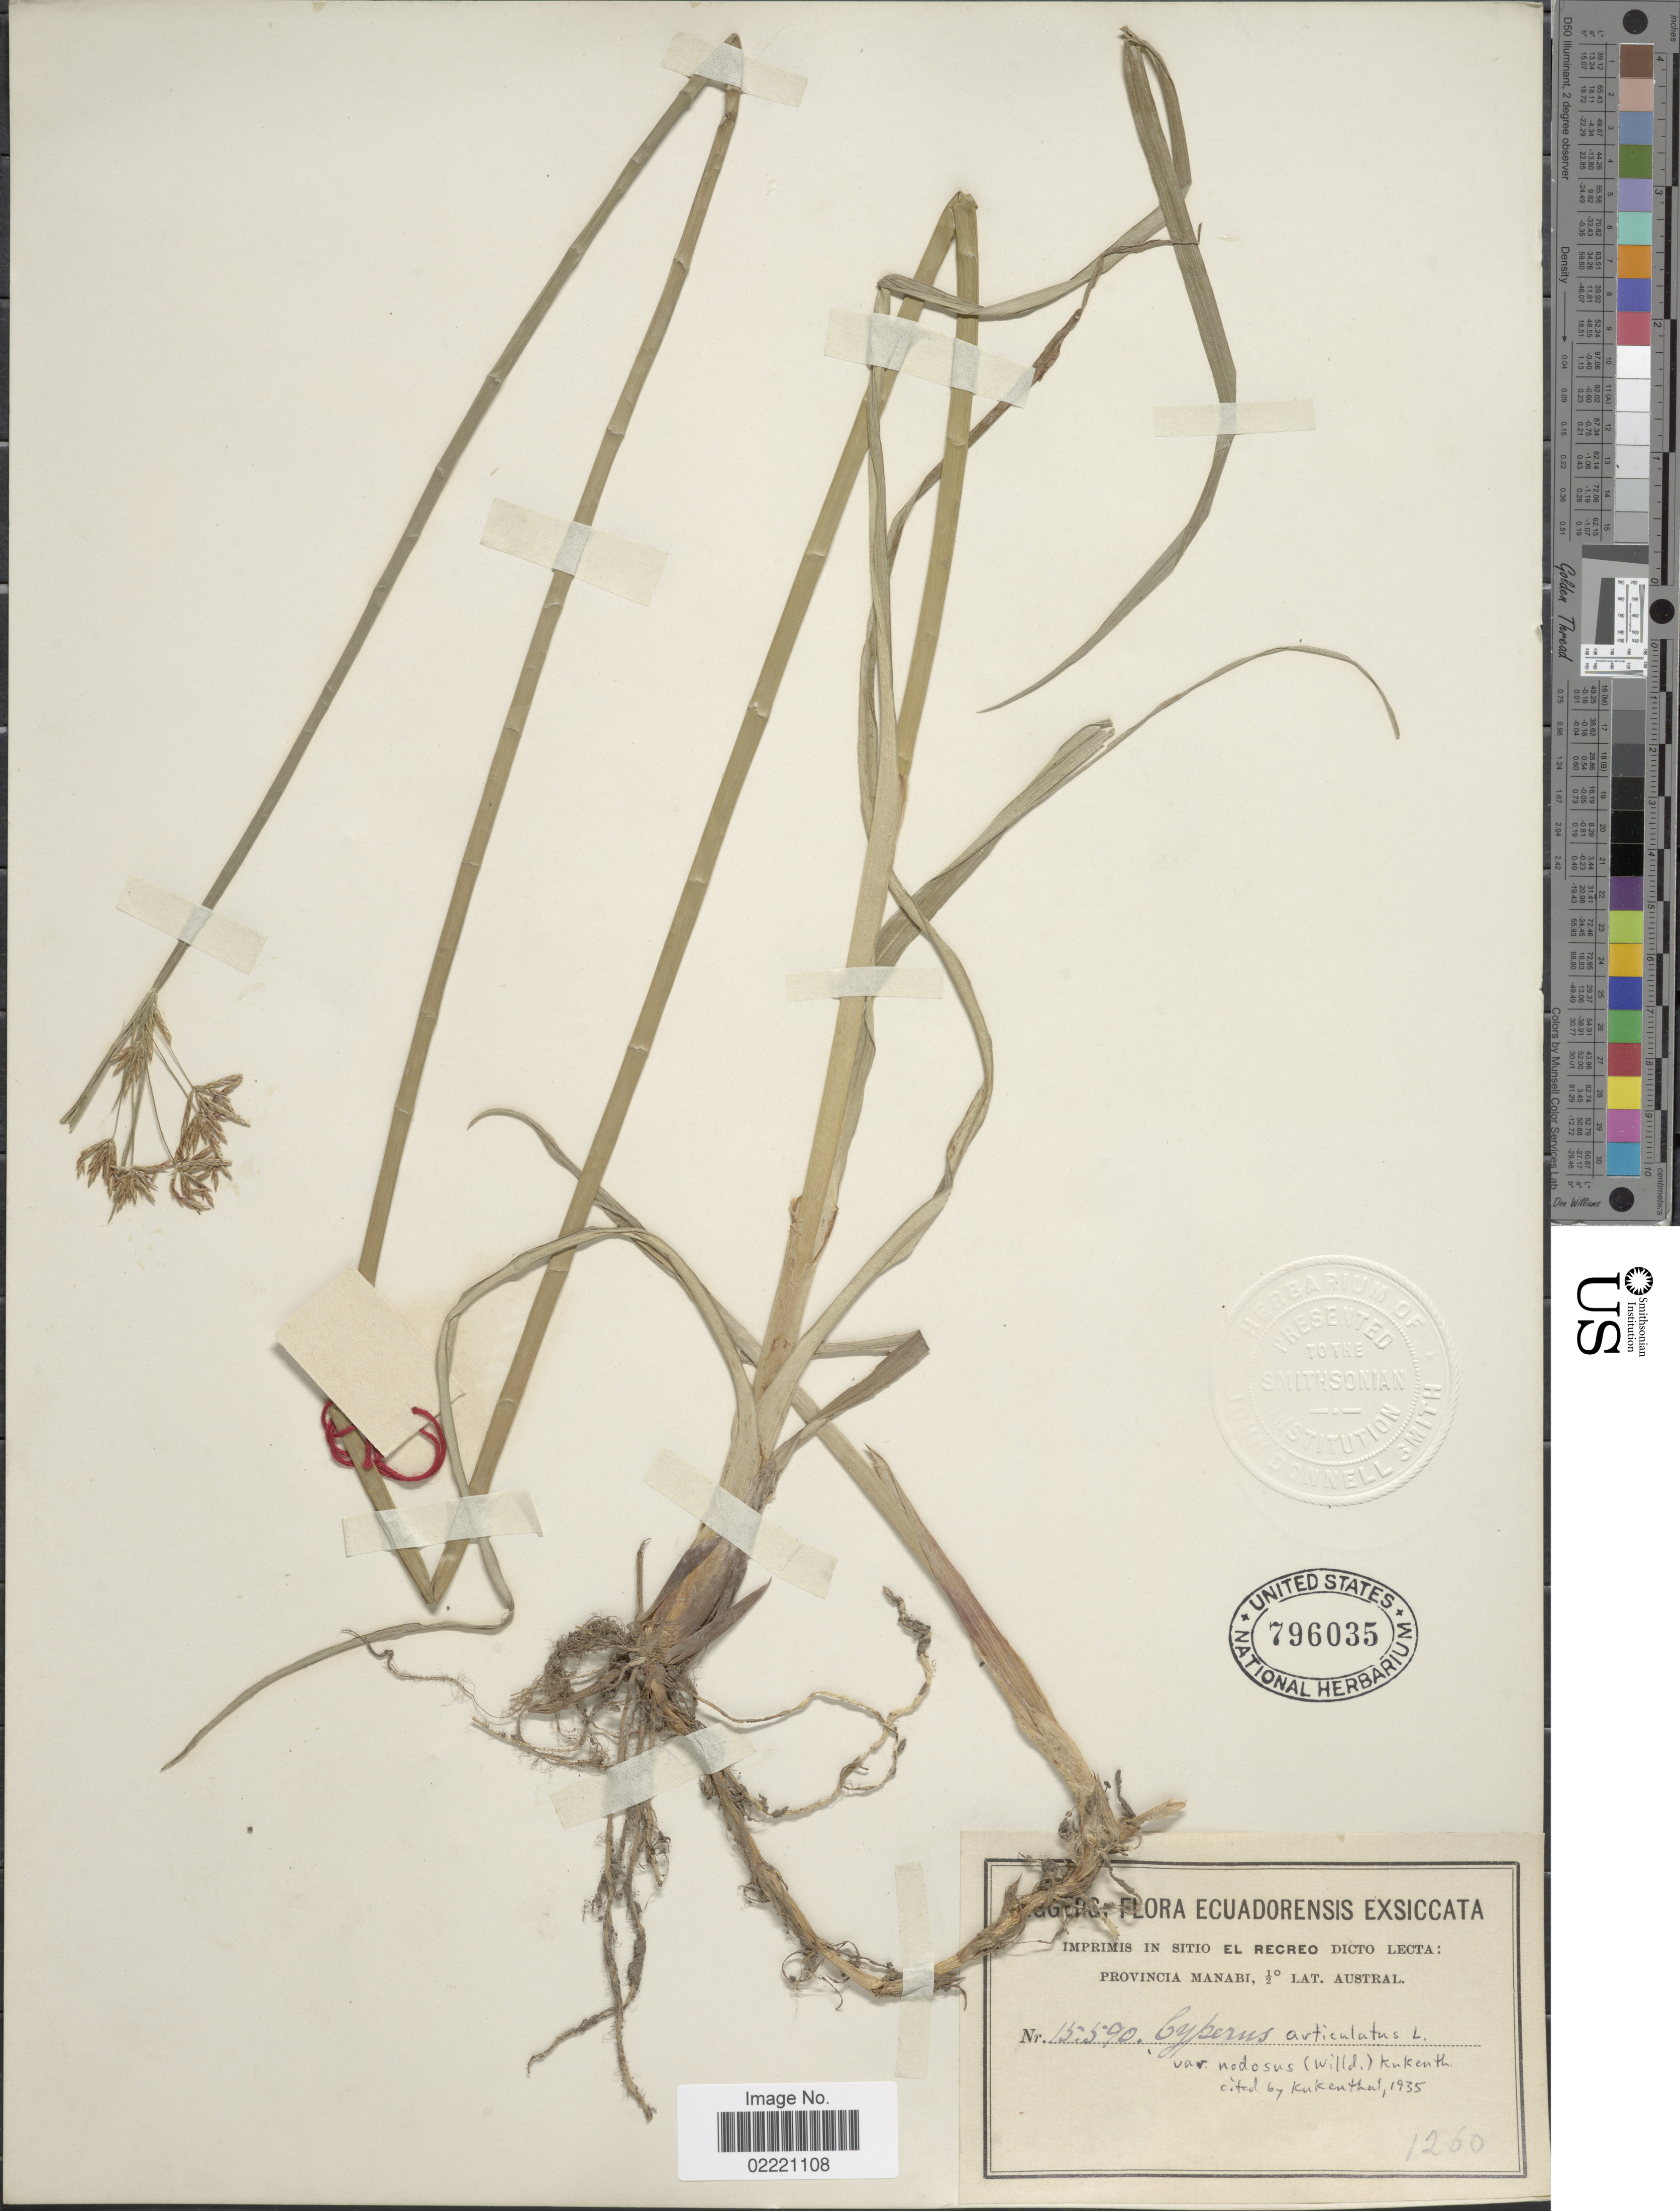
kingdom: Plantae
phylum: Tracheophyta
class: Liliopsida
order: Poales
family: Cyperaceae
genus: Cyperus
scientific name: Cyperus articulatus var. nodosus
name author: (Bonpl. ex Humb. & Willd.) Kük.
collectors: -. Eggers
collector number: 15590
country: Ecuador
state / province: Manabí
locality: Imprimis in Sitio El Recreo Dicto Lecta, Austral.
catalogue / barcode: US 796035